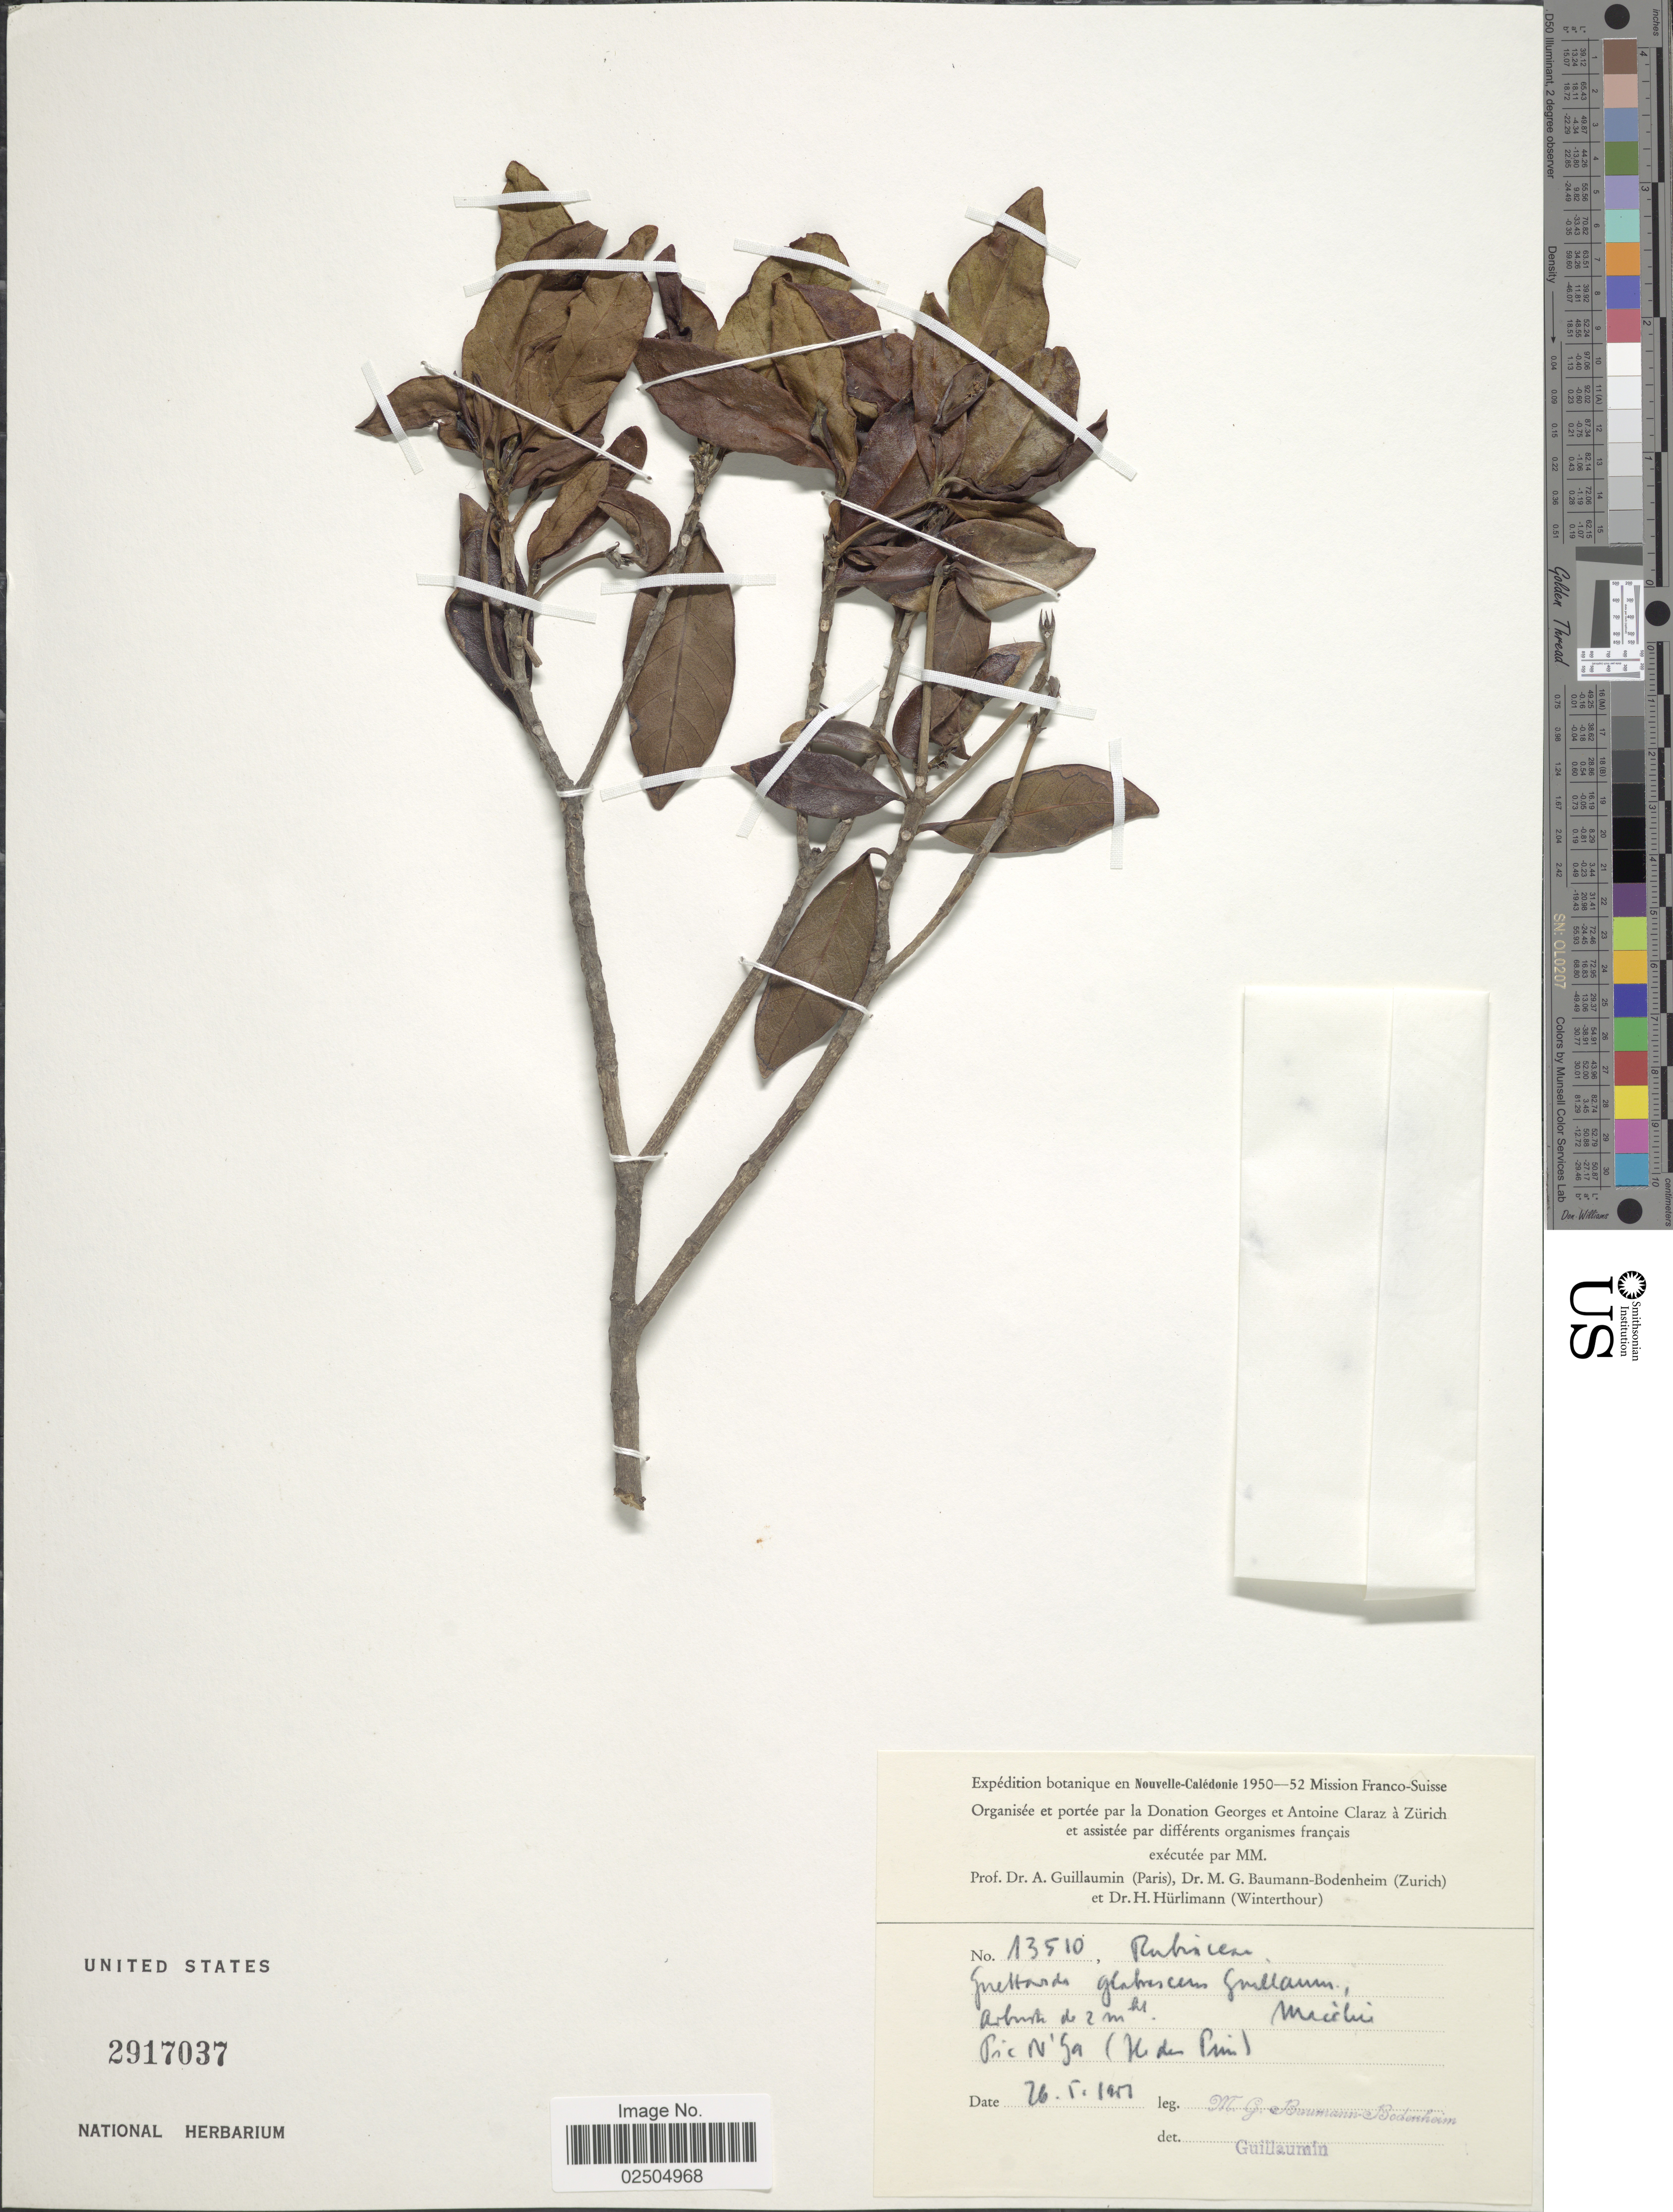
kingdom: Plantae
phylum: Tracheophyta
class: Magnoliopsida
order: Gentianales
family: Rubiaceae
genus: Guettarda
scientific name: Guettarda glabrescens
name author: (Schltr.) Guillaumin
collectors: M. G. Baumann-Bodenheim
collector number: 13510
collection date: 1951-05-26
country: New Caledonia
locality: Nouvelle-Caledonia, Mission Franco-Suisse, Pic N'Ga (Lle des Puin) [interpreted]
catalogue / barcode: US 2917037